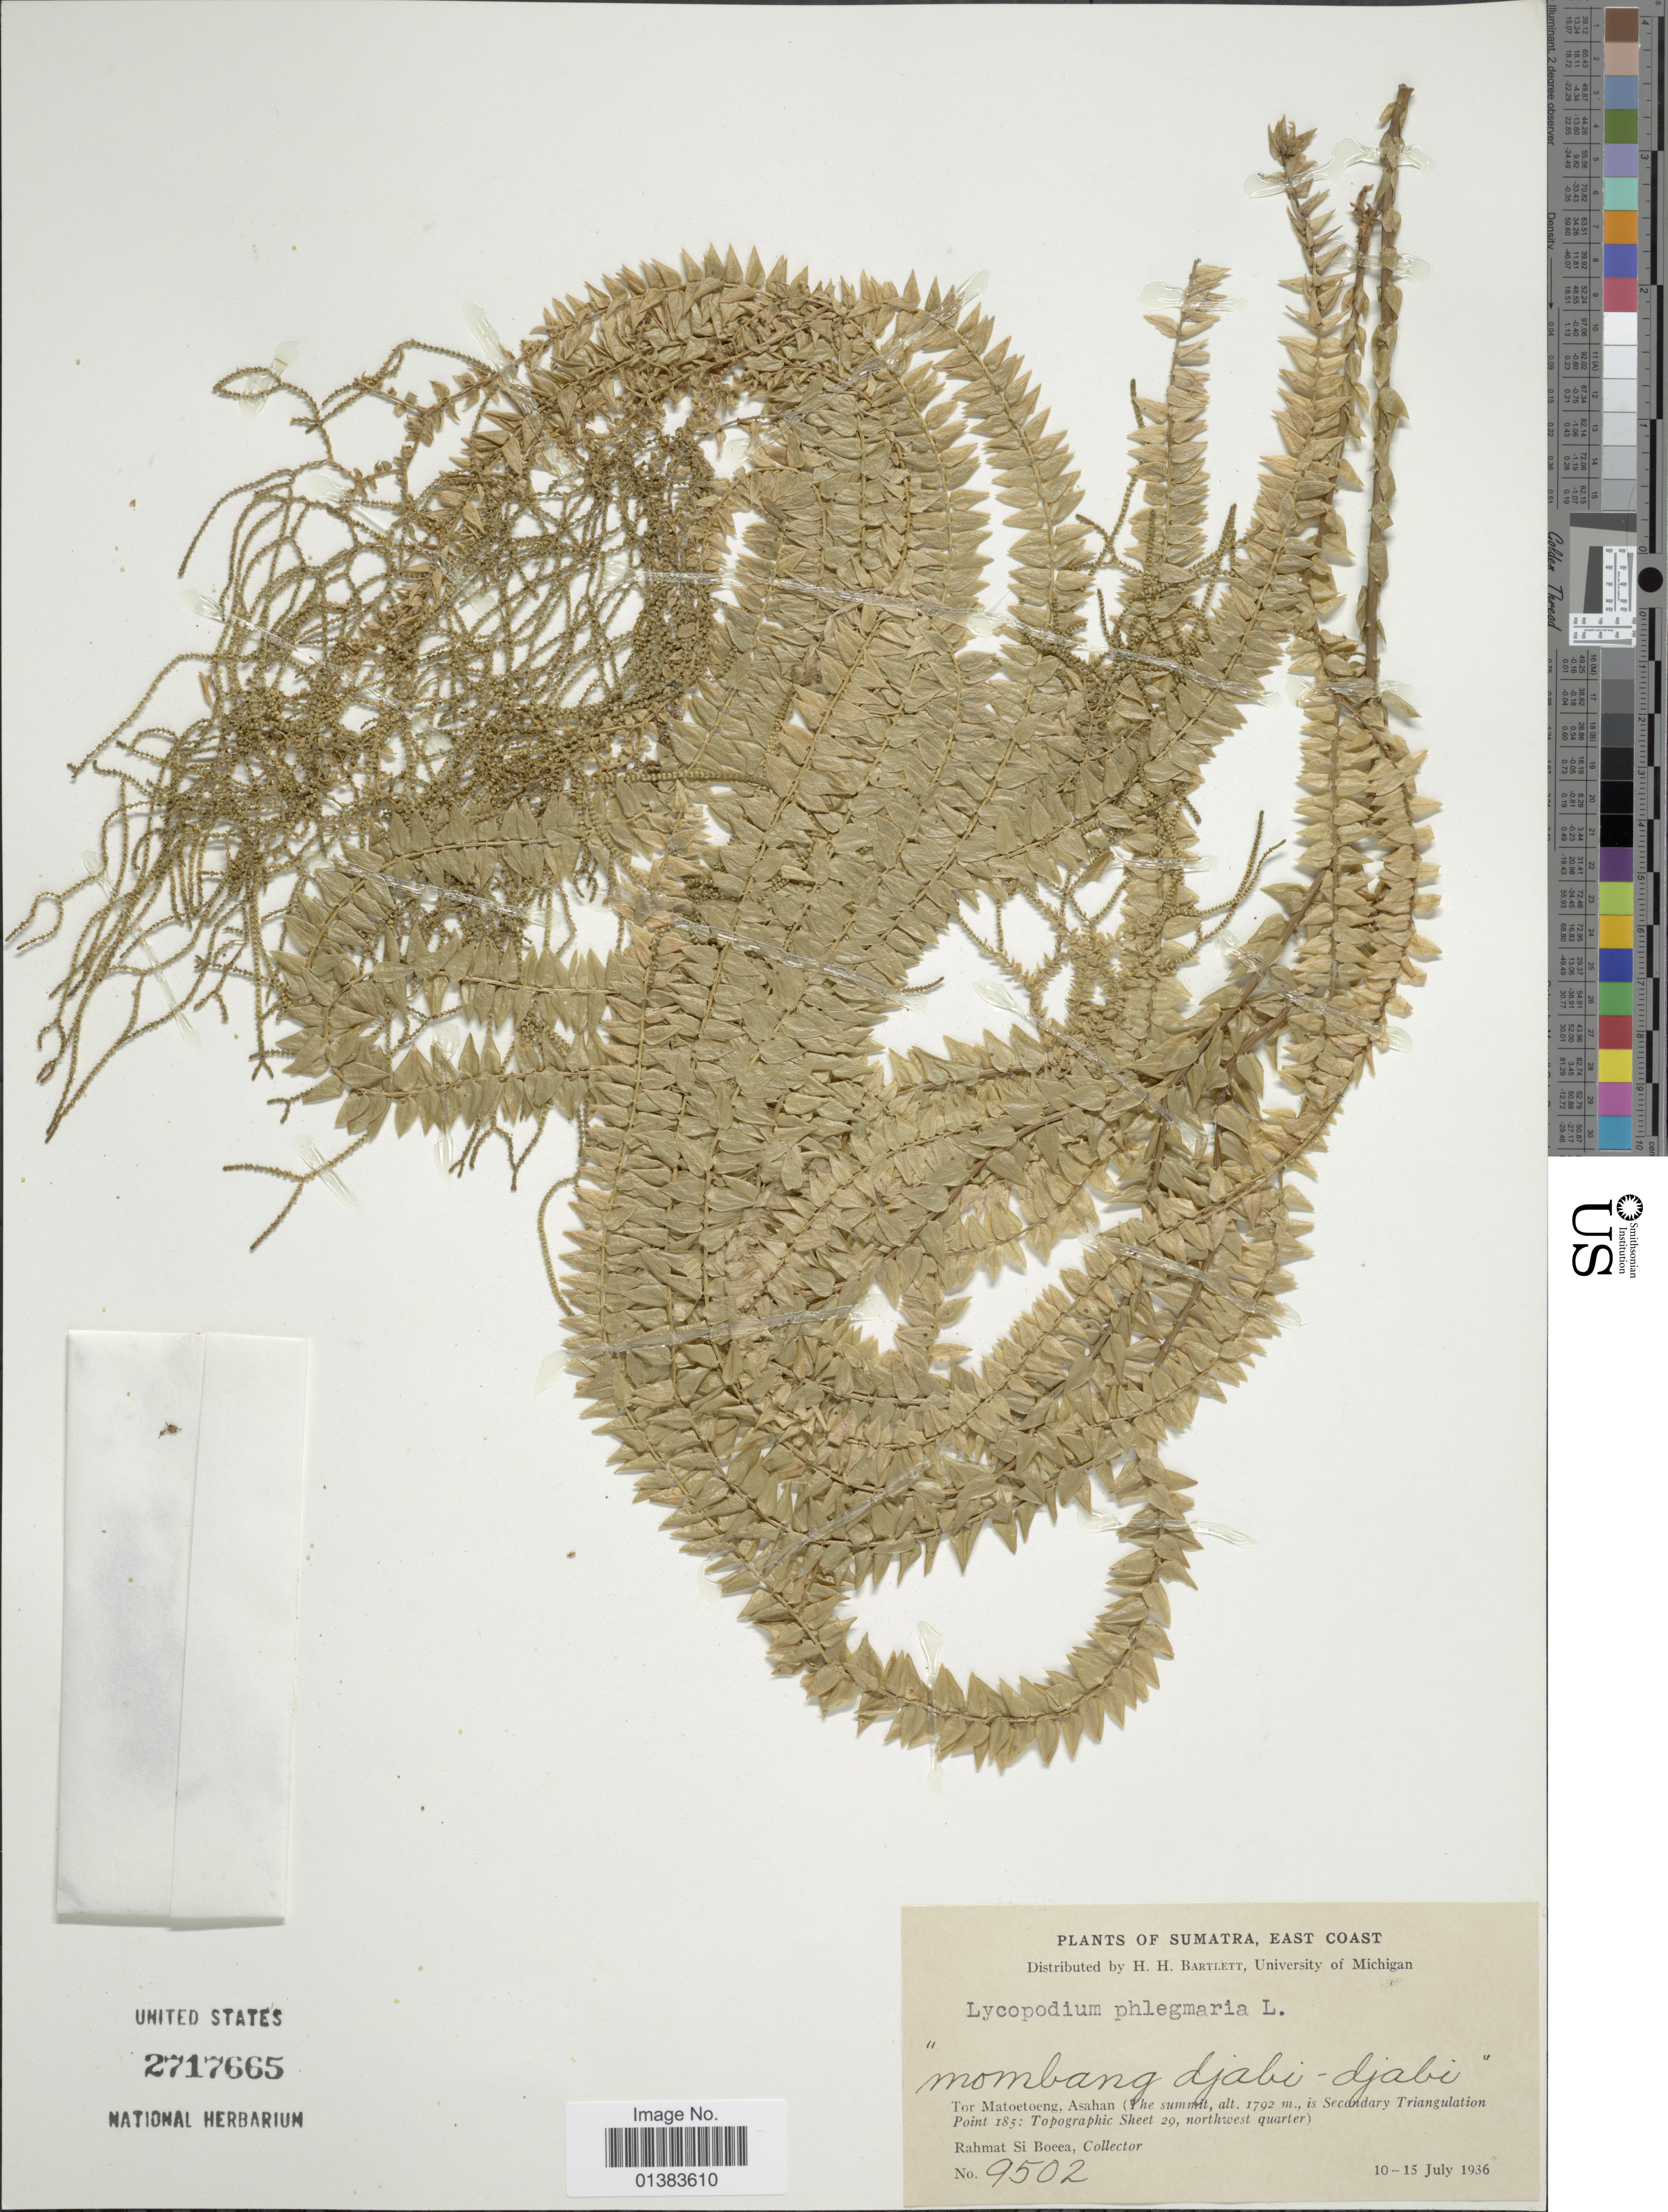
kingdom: Plantae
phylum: Tracheophyta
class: Lycopodiopsida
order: Lycopodiales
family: Lycopodiaceae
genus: Phlegmariurus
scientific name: Phlegmariurus phlegmaria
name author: (L.) Holub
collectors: Rahmat Si Boeea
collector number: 9502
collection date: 1936-07-10/1936-07-15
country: Indonesia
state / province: Sumatra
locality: East Coast, Tor Matoetoeng, Asahan (The summit, is Secondary Traingulation Point 185: Topographic Sheet 29, northwest quarter)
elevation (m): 1792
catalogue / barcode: US 2717665